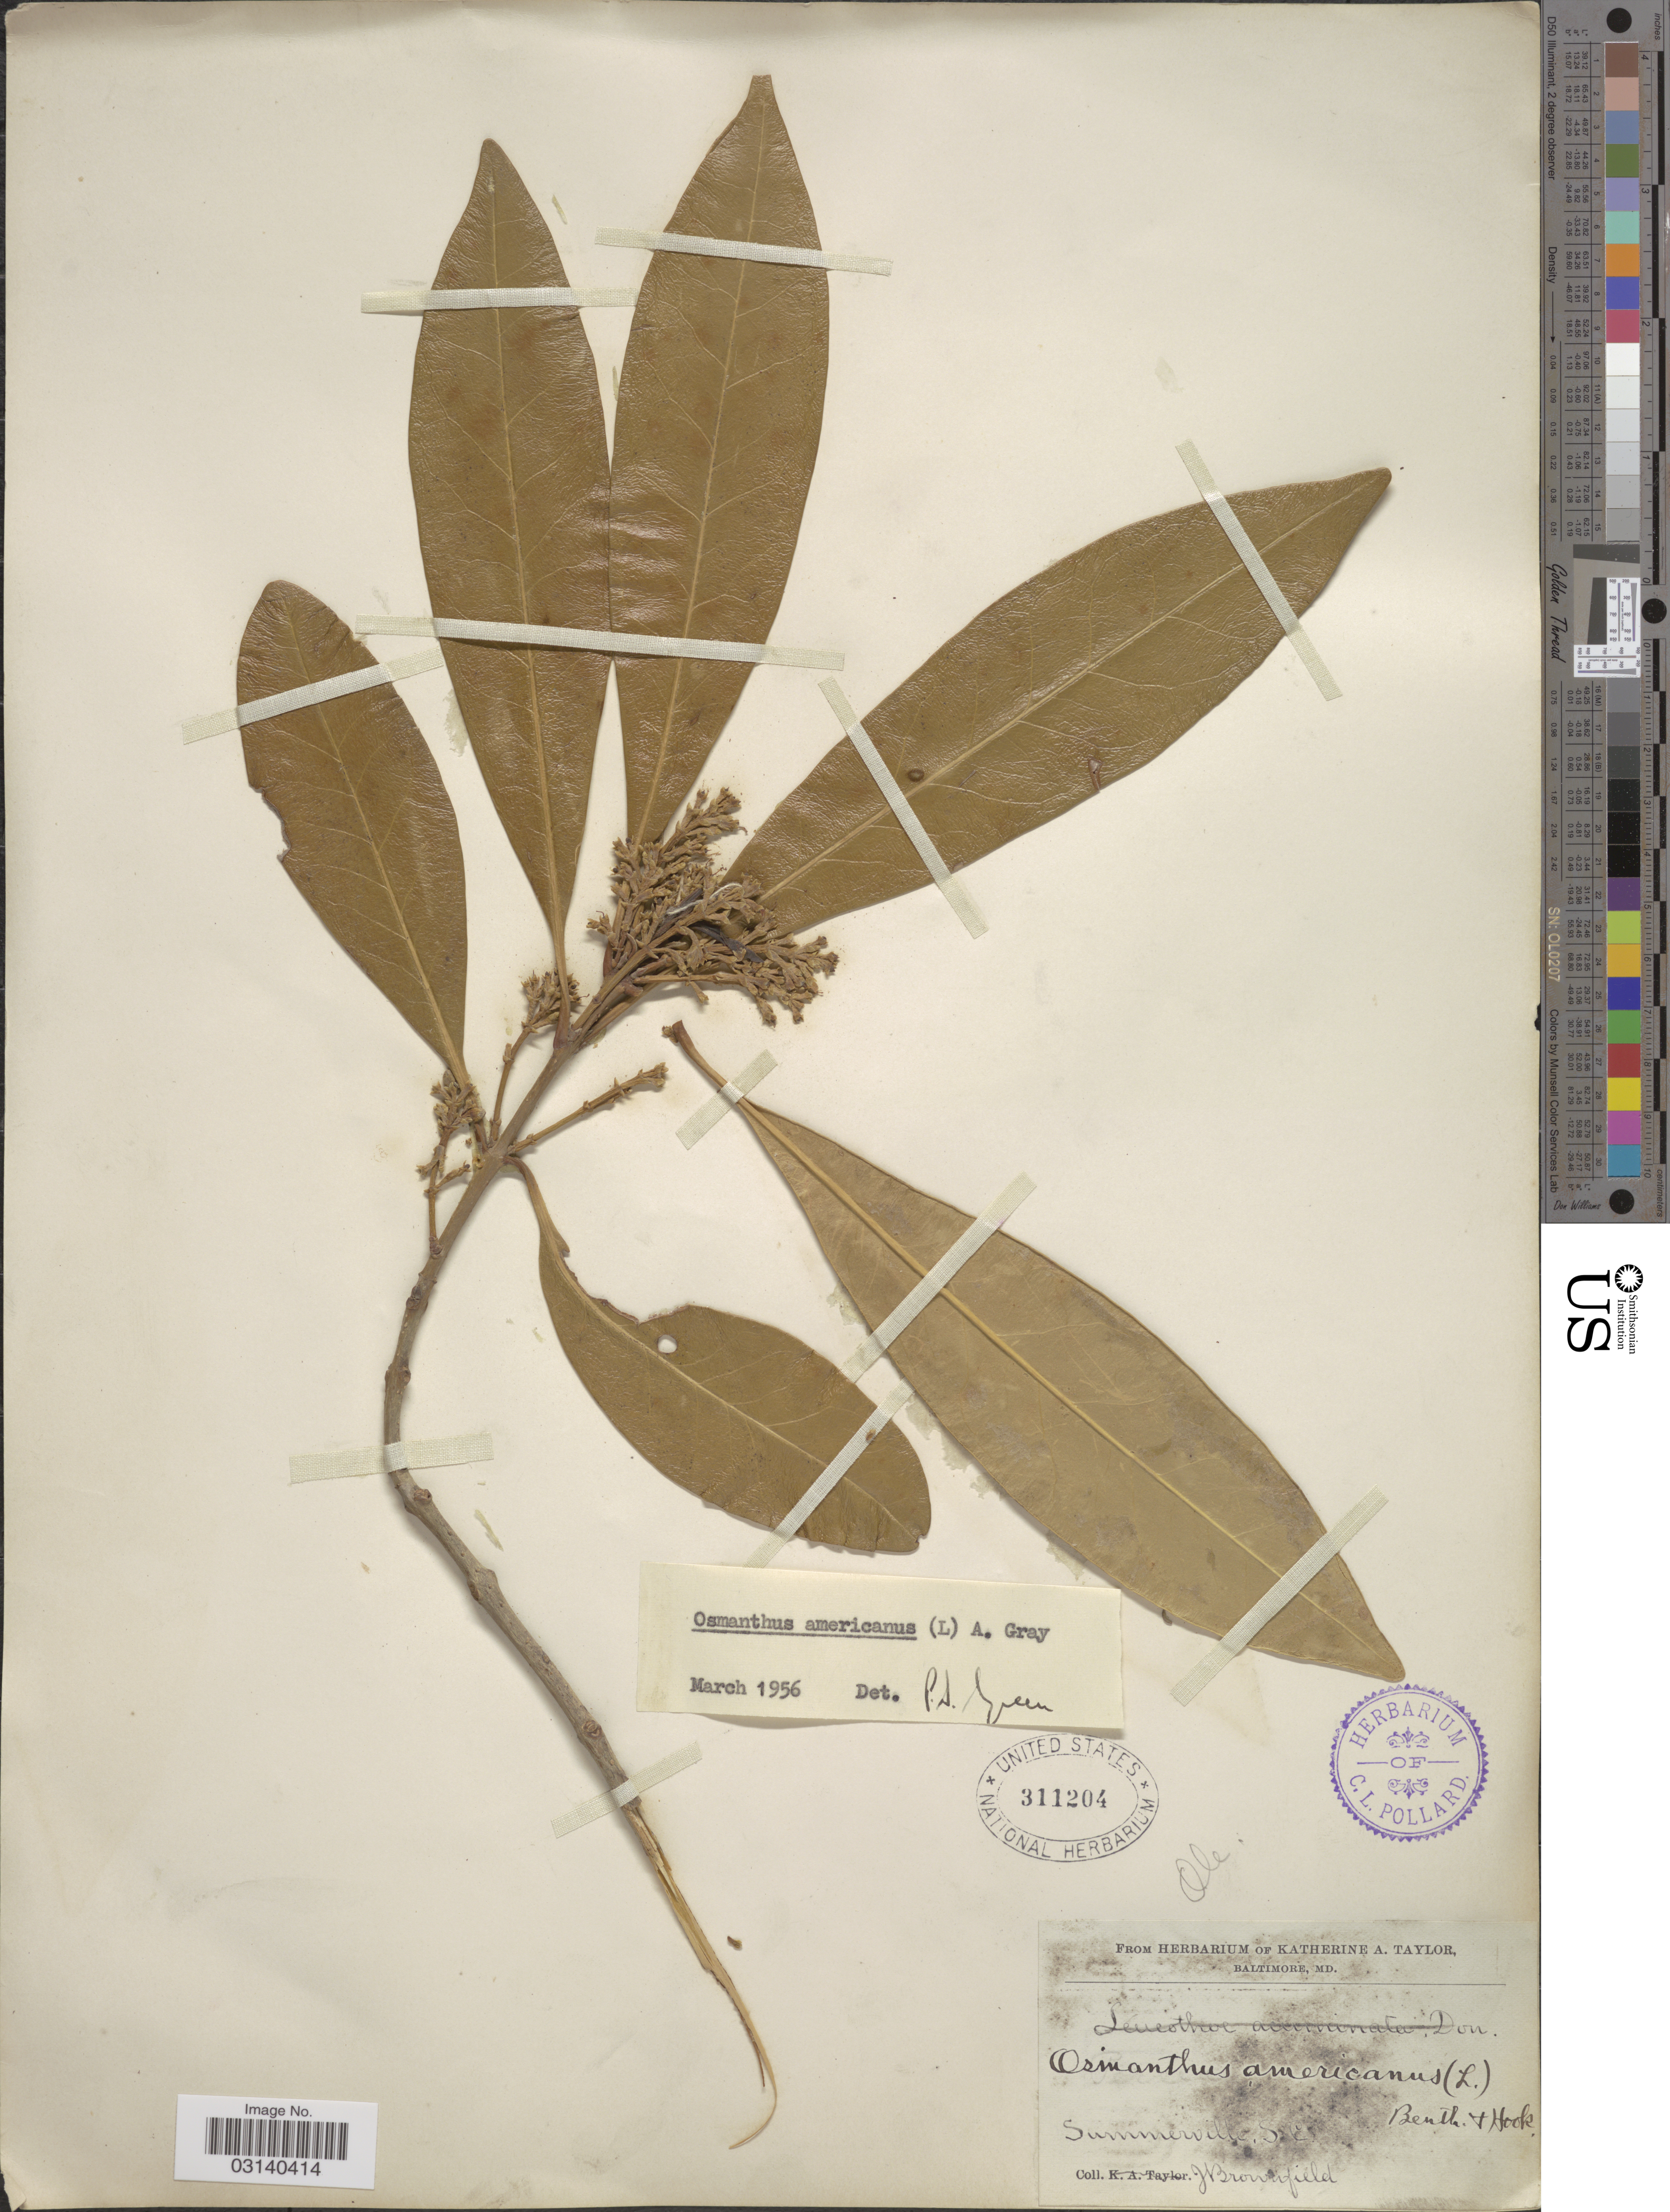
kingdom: Plantae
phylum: Tracheophyta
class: Magnoliopsida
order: Lamiales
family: Oleaceae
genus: Osmanthus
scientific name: Osmanthus americanus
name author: (L.) A. Gray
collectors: J. Brownfield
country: United States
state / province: North Carolina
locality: Summerville, S.C.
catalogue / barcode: US 311204